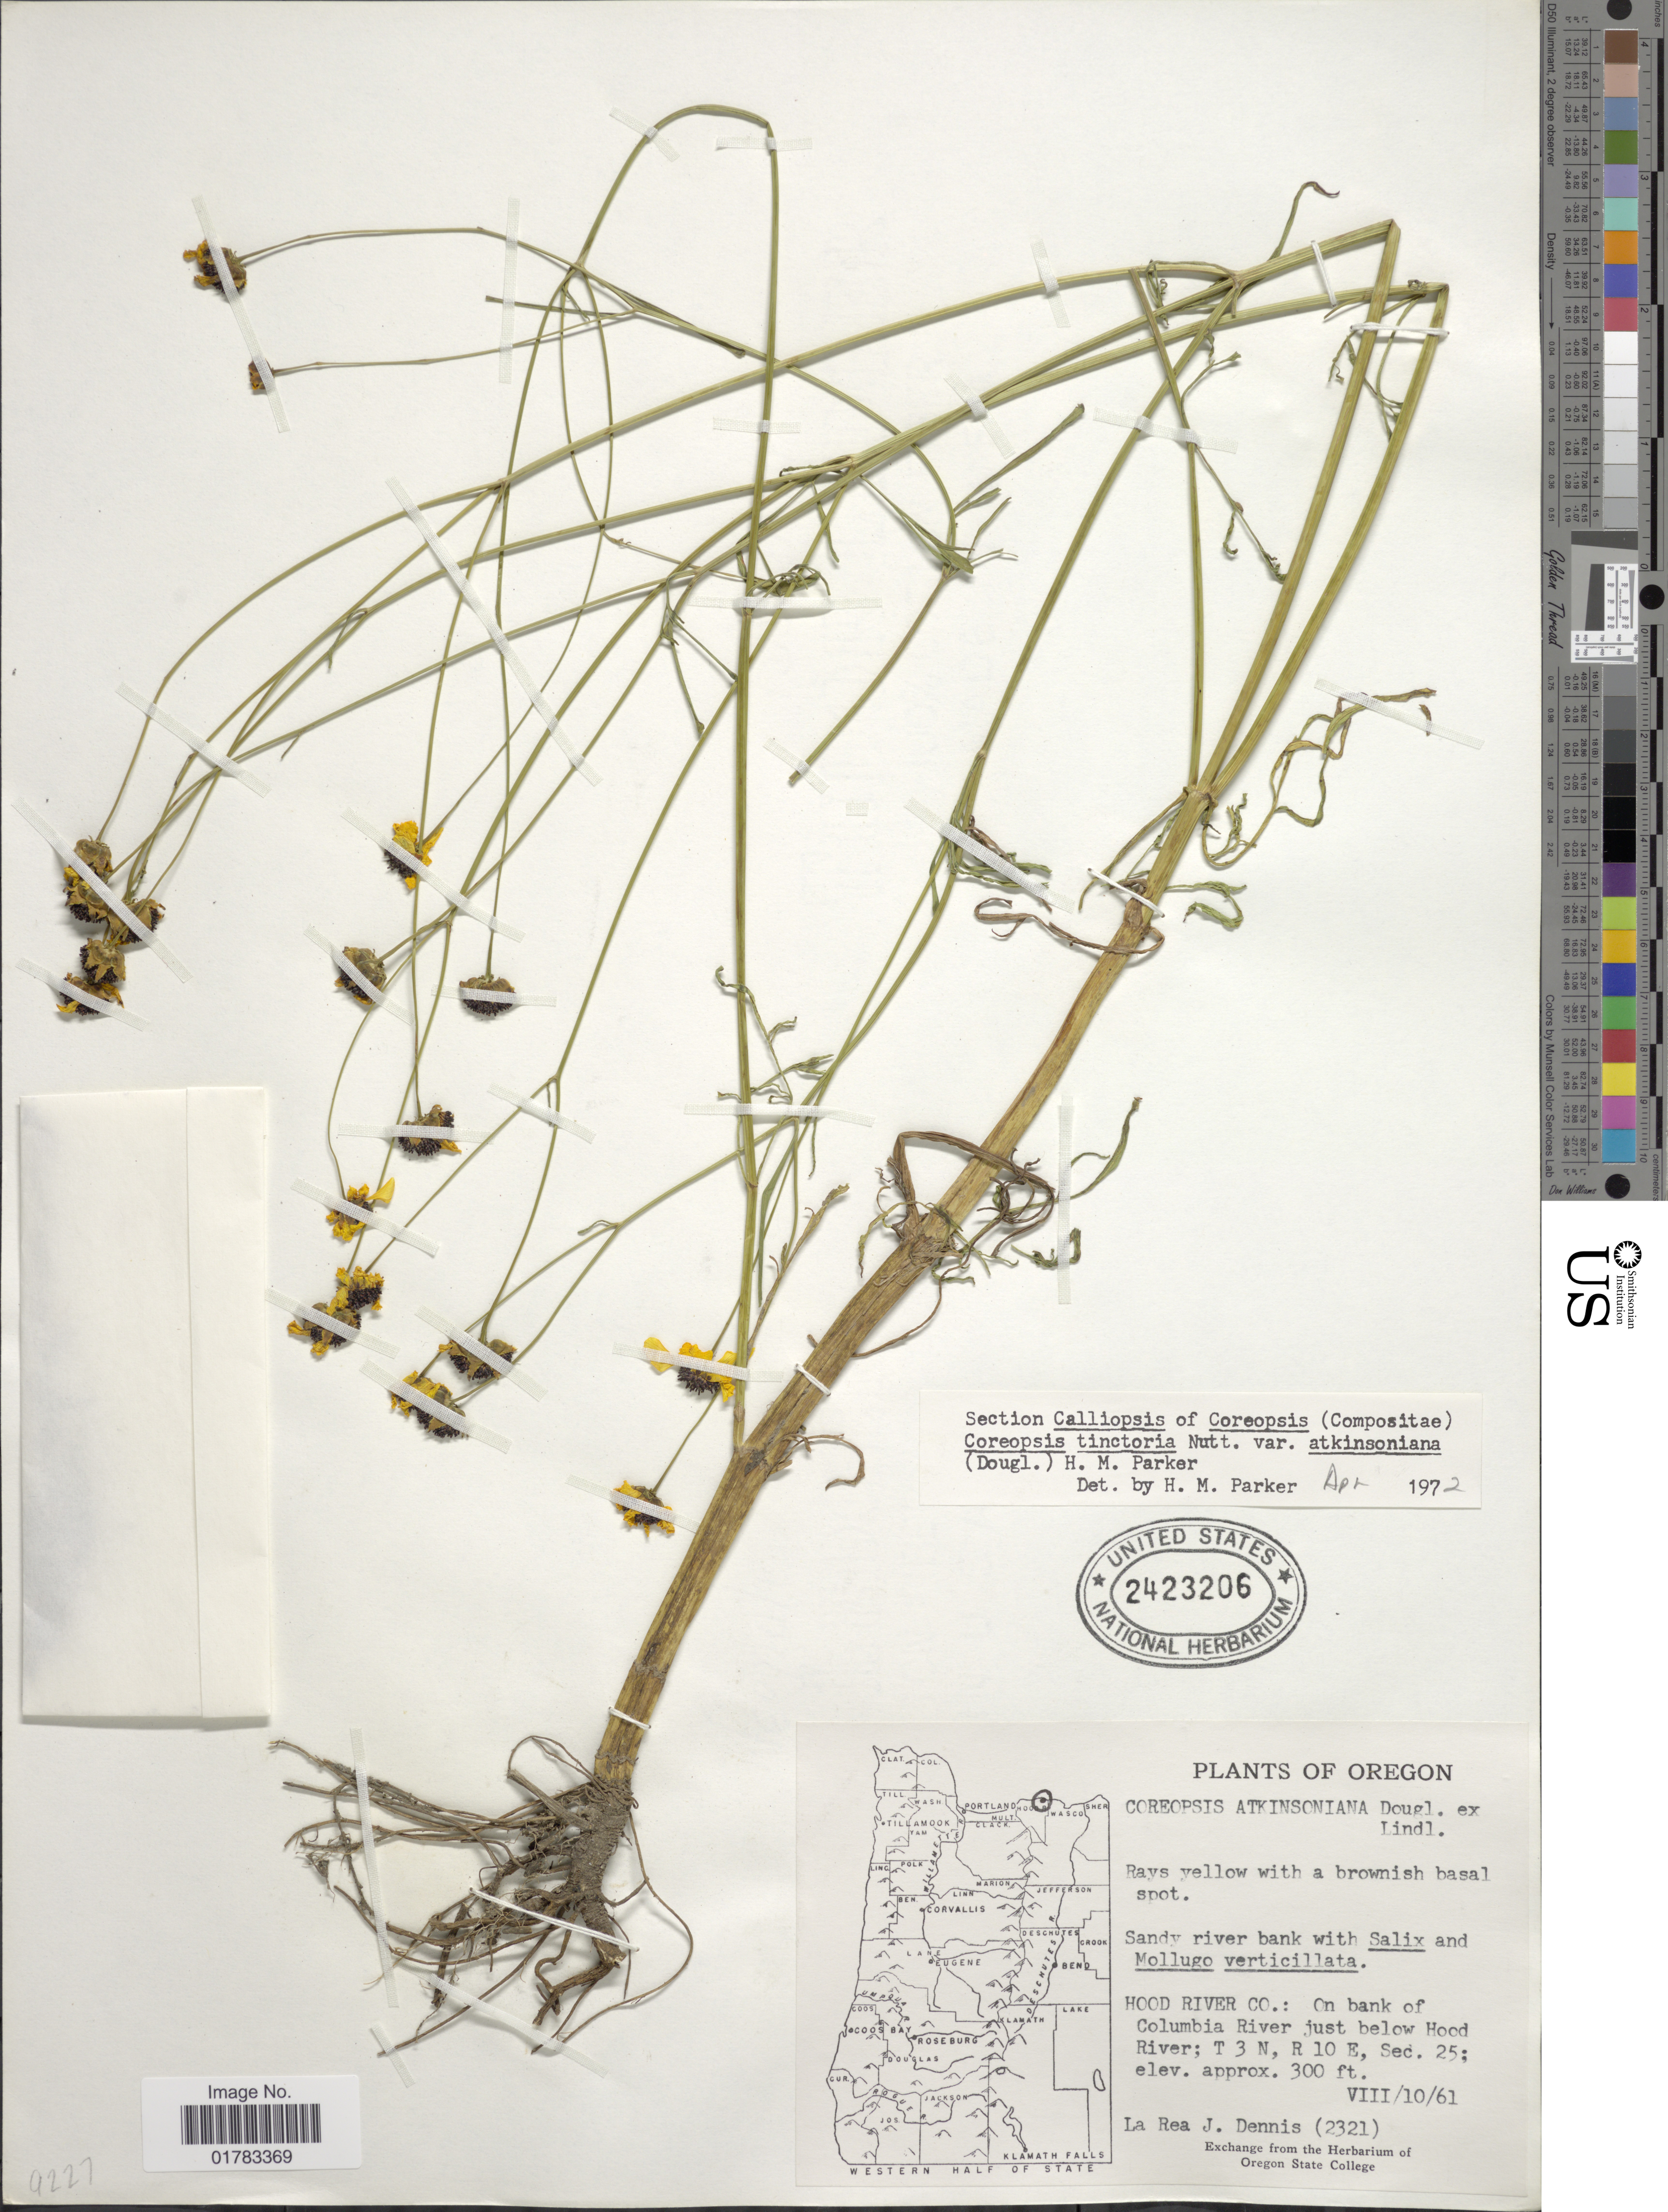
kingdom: Plantae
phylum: Tracheophyta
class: Magnoliopsida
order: Asterales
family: Asteraceae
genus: Coreopsis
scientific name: Coreopsis tinctoria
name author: Nutt.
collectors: L. Dennis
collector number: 2321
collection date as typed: Transcribed d/m/y: 10/8/61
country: United States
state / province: Oregon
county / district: Hood River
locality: Sandy river bank, Hood River Co.: on bank of Columbia River just below Hood River; T3N, R10E, Sec.25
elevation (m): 91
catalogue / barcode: US 2423206